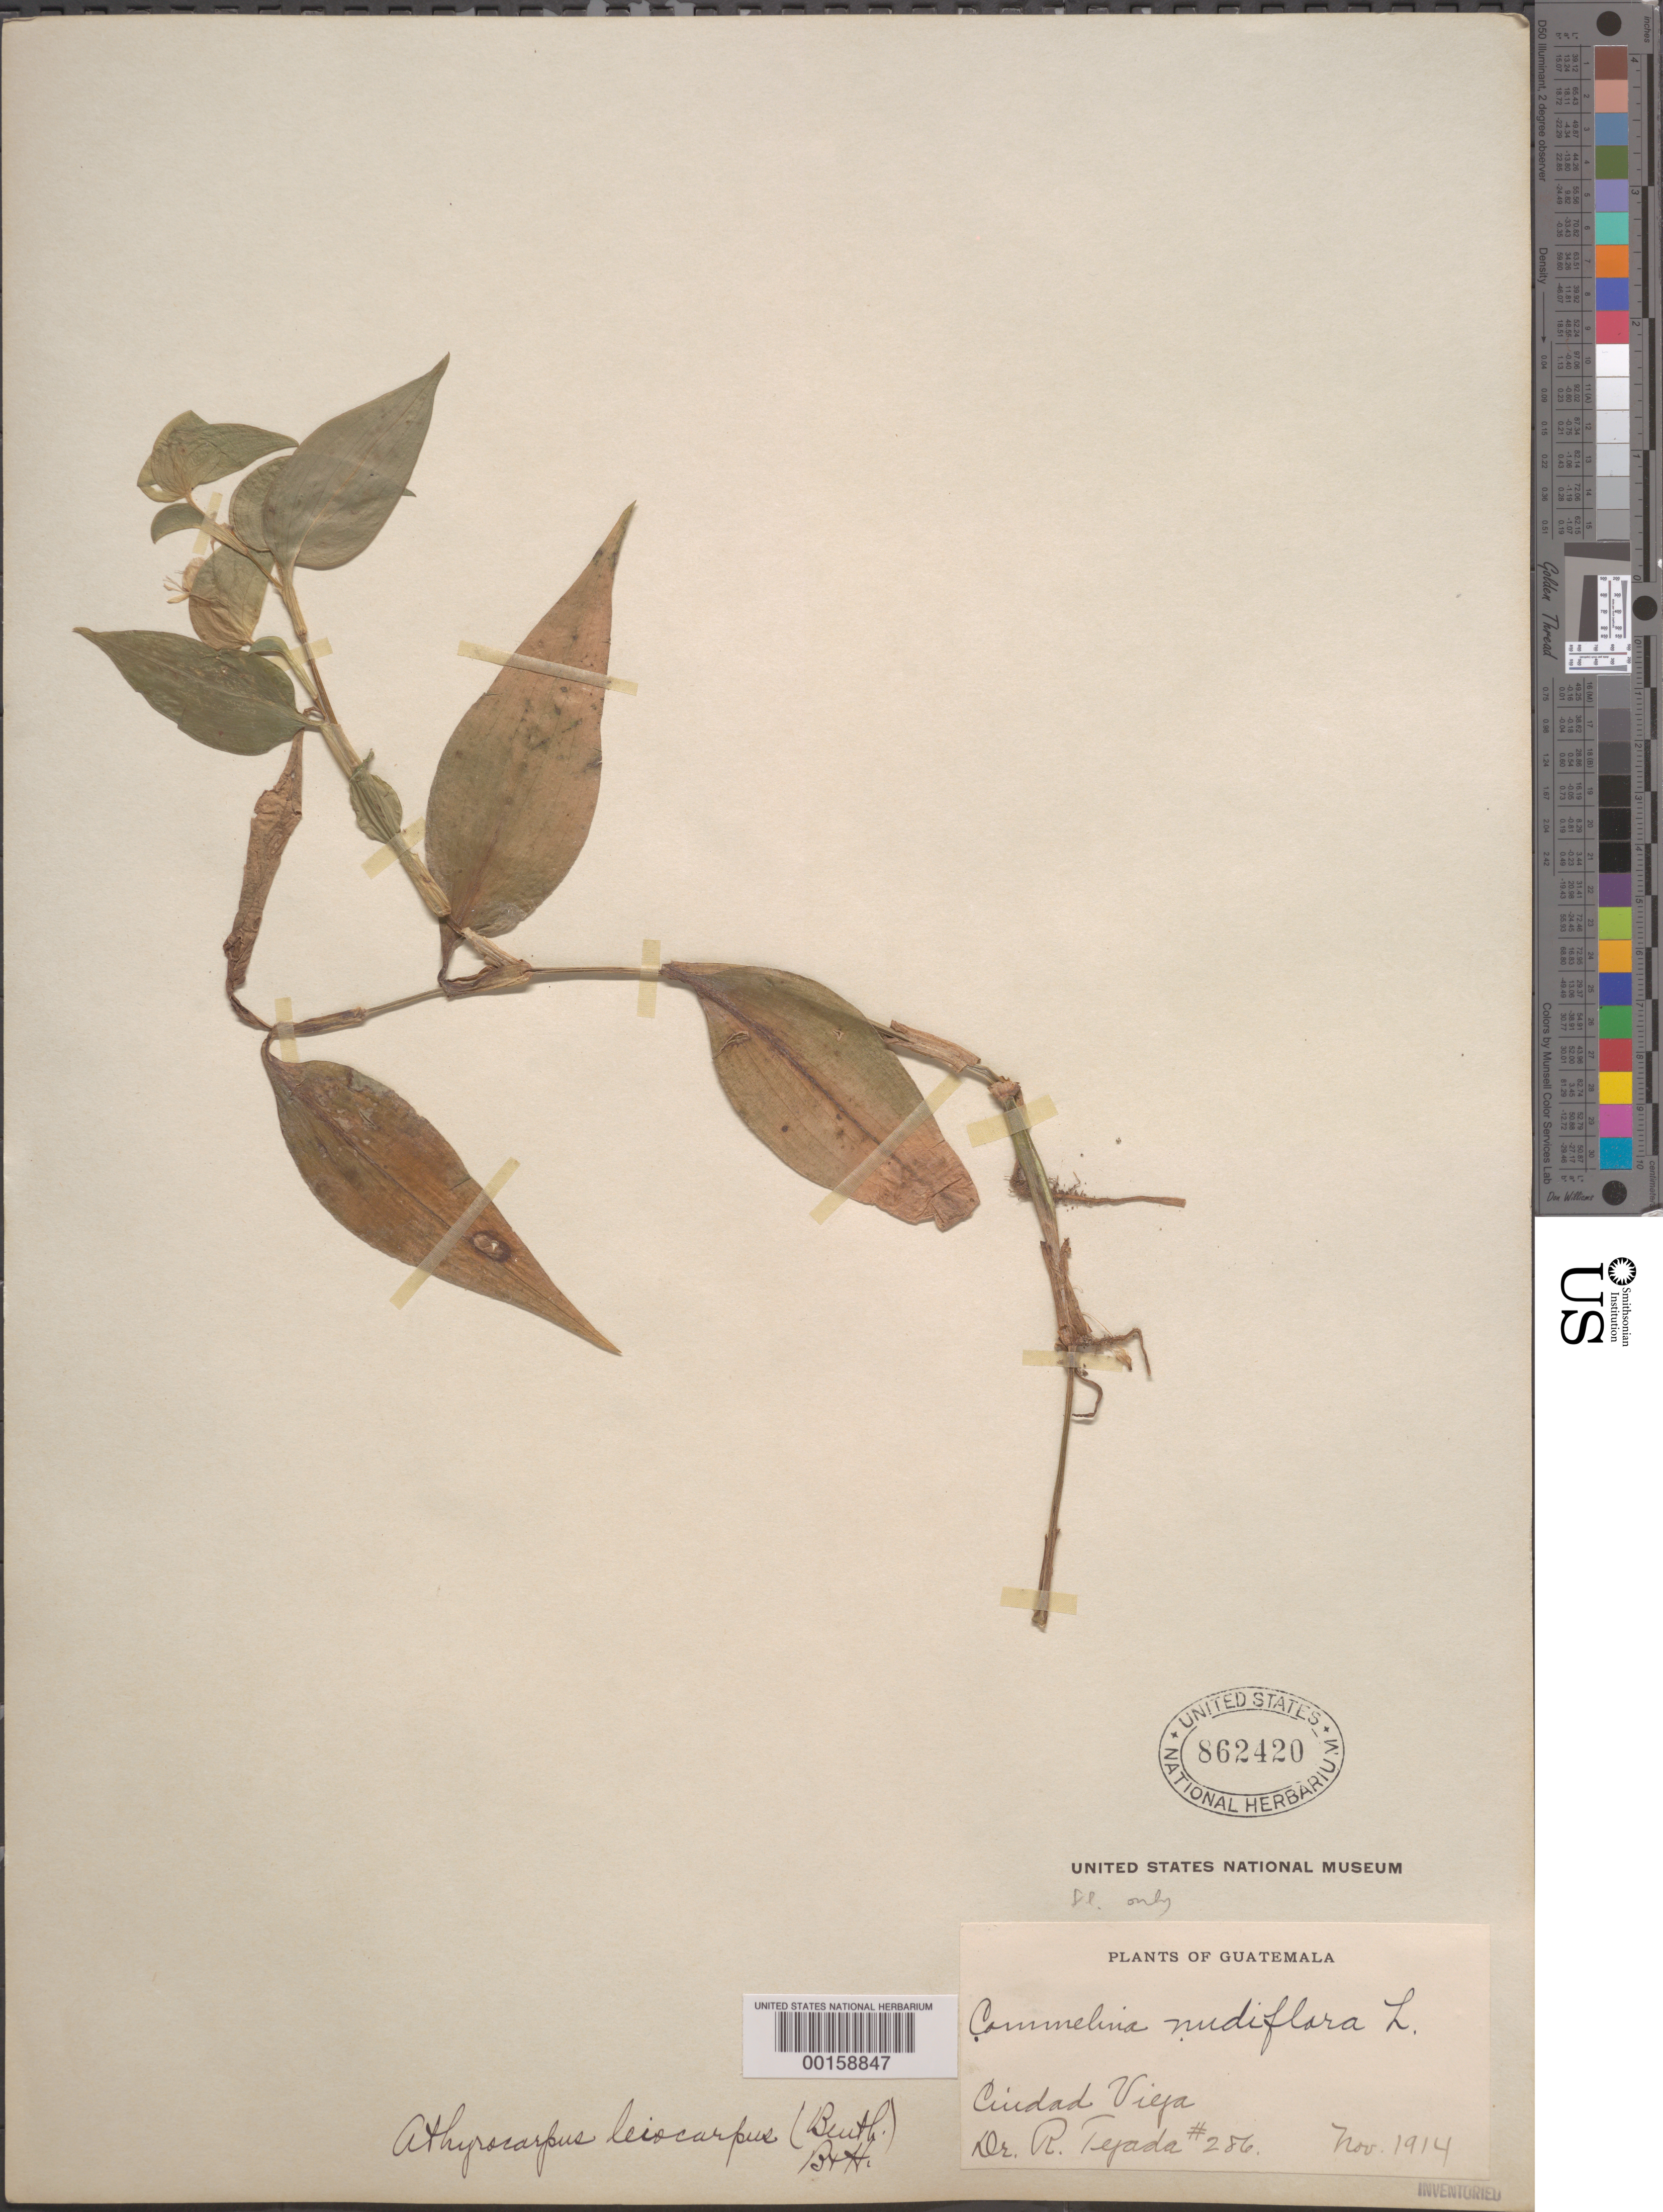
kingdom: Plantae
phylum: Tracheophyta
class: Liliopsida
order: Commelinales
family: Commelinaceae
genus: Commelina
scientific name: Commelina leiocarpa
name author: Benth.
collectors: R. Tejada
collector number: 286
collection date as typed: Nov 1914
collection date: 1914-11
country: Guatemala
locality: Ciudad vieja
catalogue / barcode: US 862420